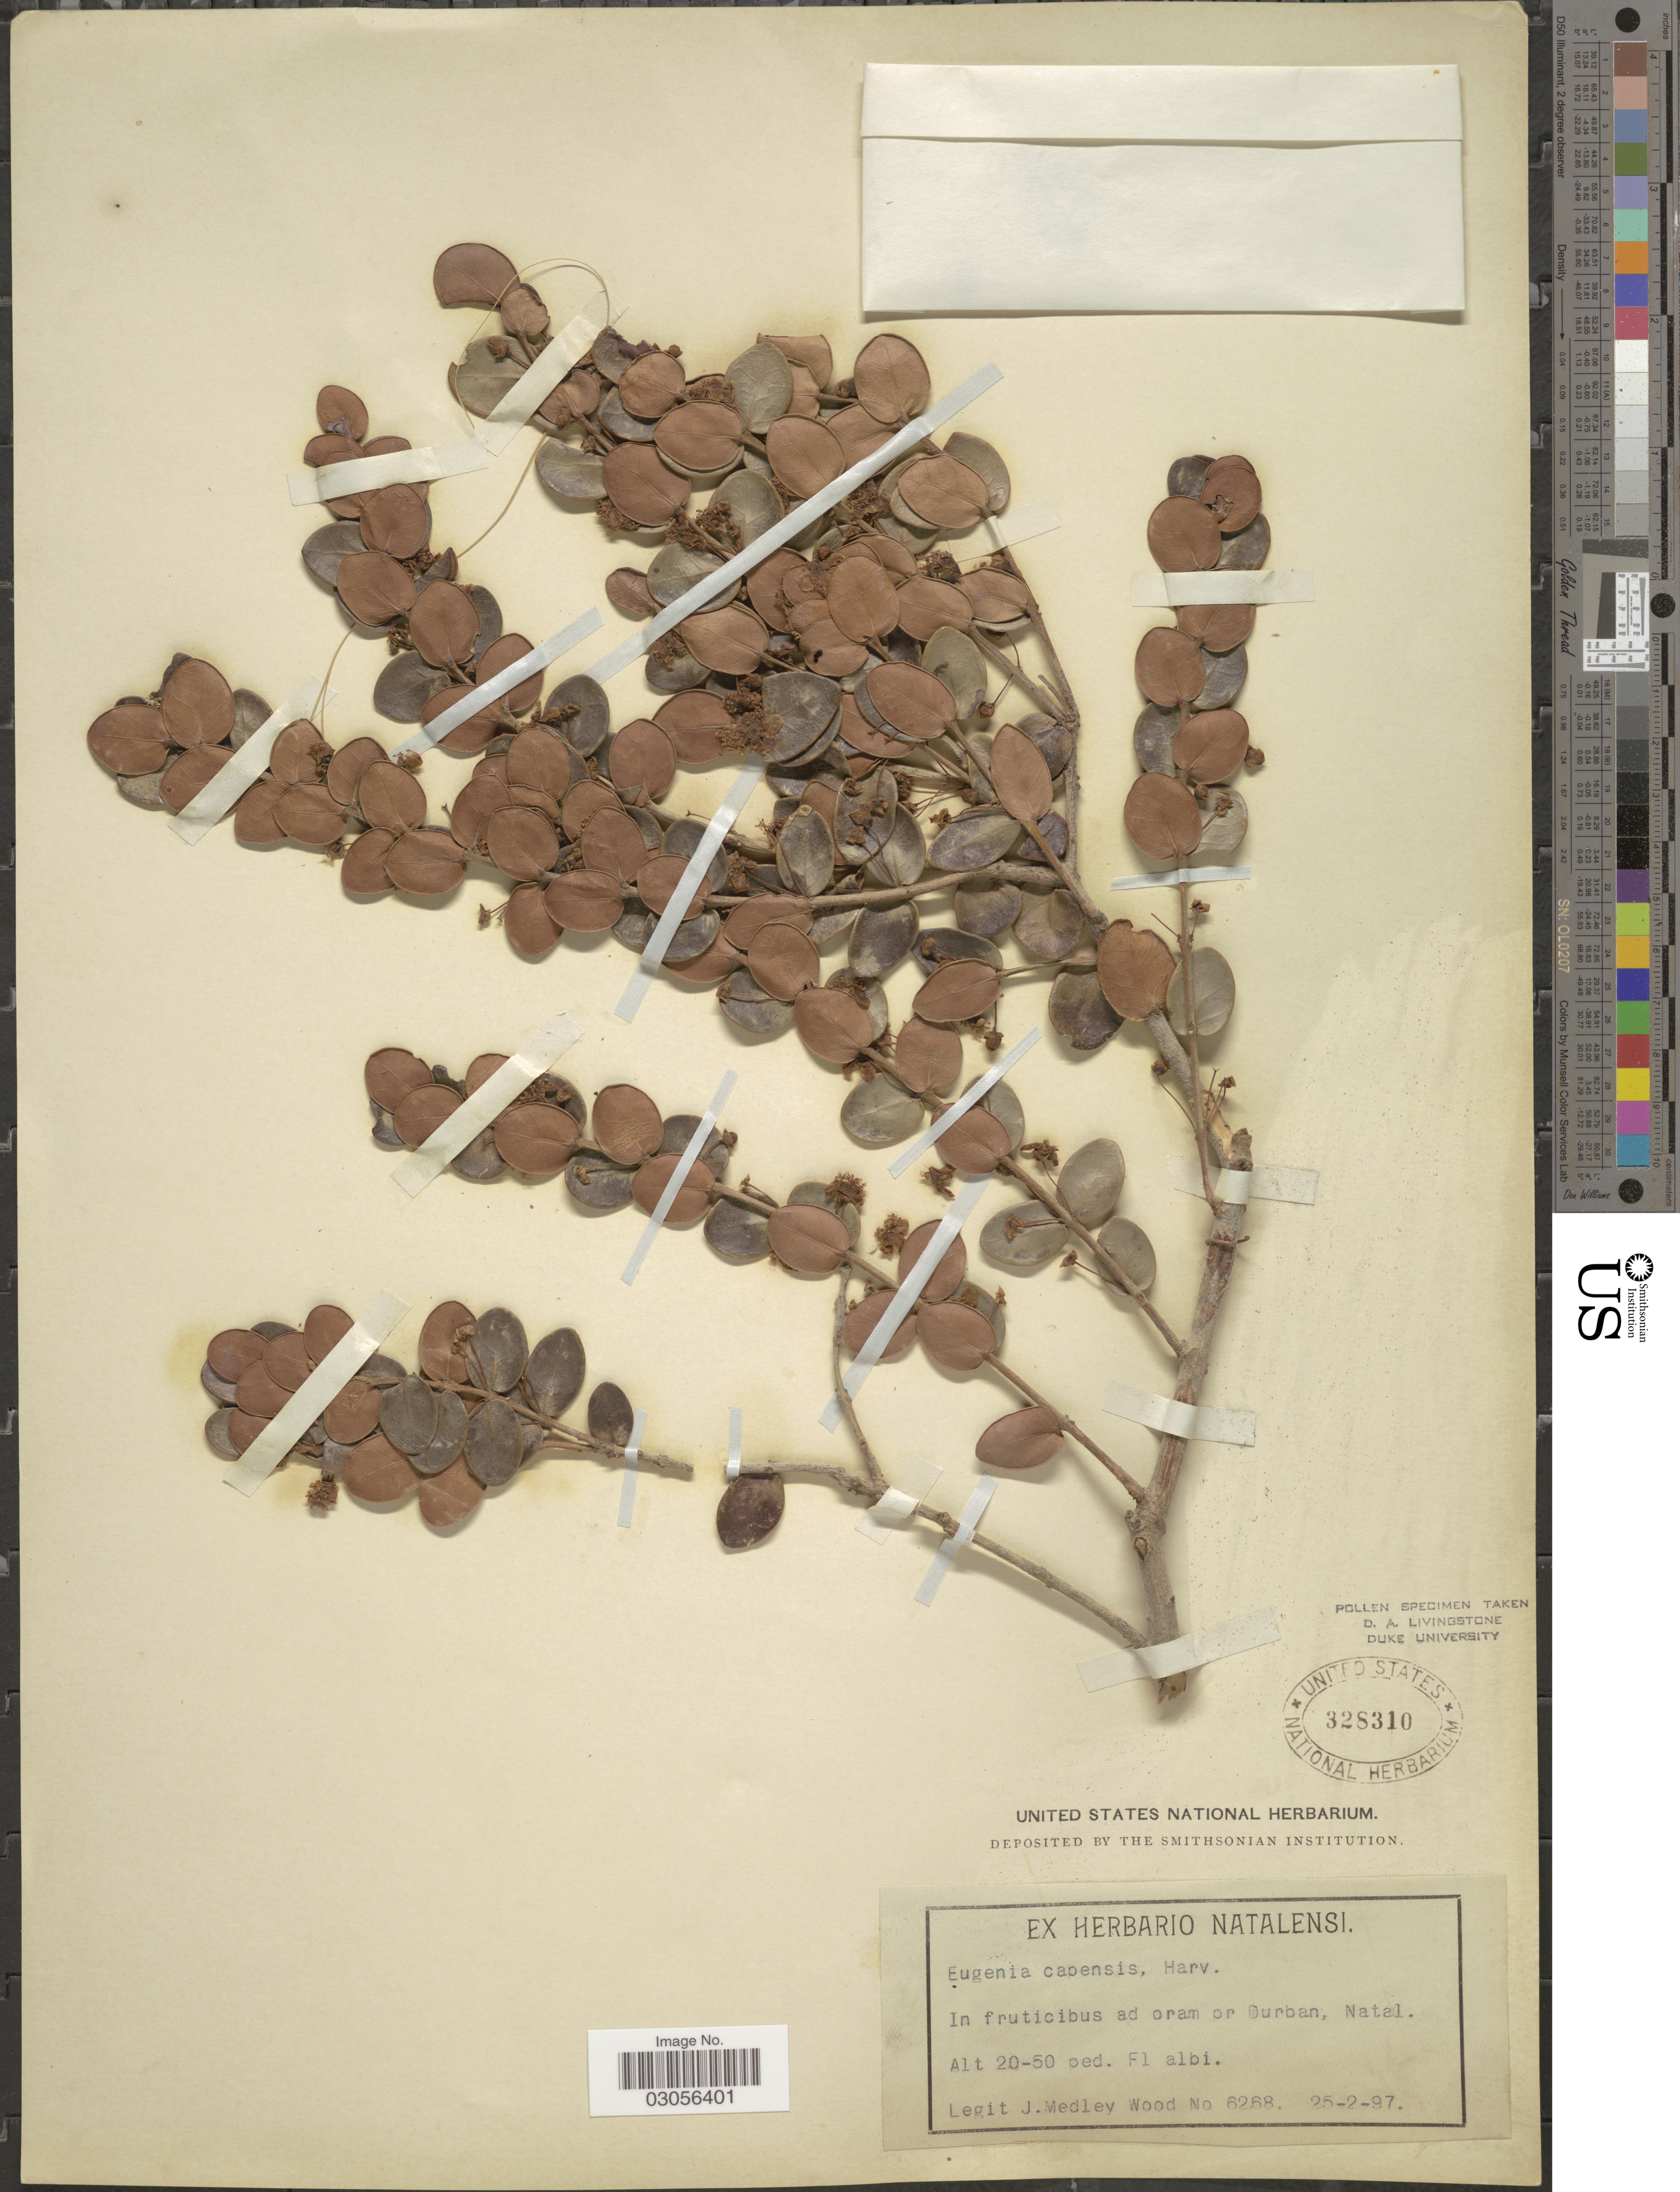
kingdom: Plantae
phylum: Tracheophyta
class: Magnoliopsida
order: Myrtales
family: Myrtaceae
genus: Eugenia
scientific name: Eugenia capensis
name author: (Eckl. & Zeyh.) Harv.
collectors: J. M. Wood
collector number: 6268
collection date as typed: Transcribed d/m/y: 25/2/97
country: South Africa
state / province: KwaZulu-Natal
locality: In fruticibus ad oram or Durban, Natal.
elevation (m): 6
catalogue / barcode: US 328310